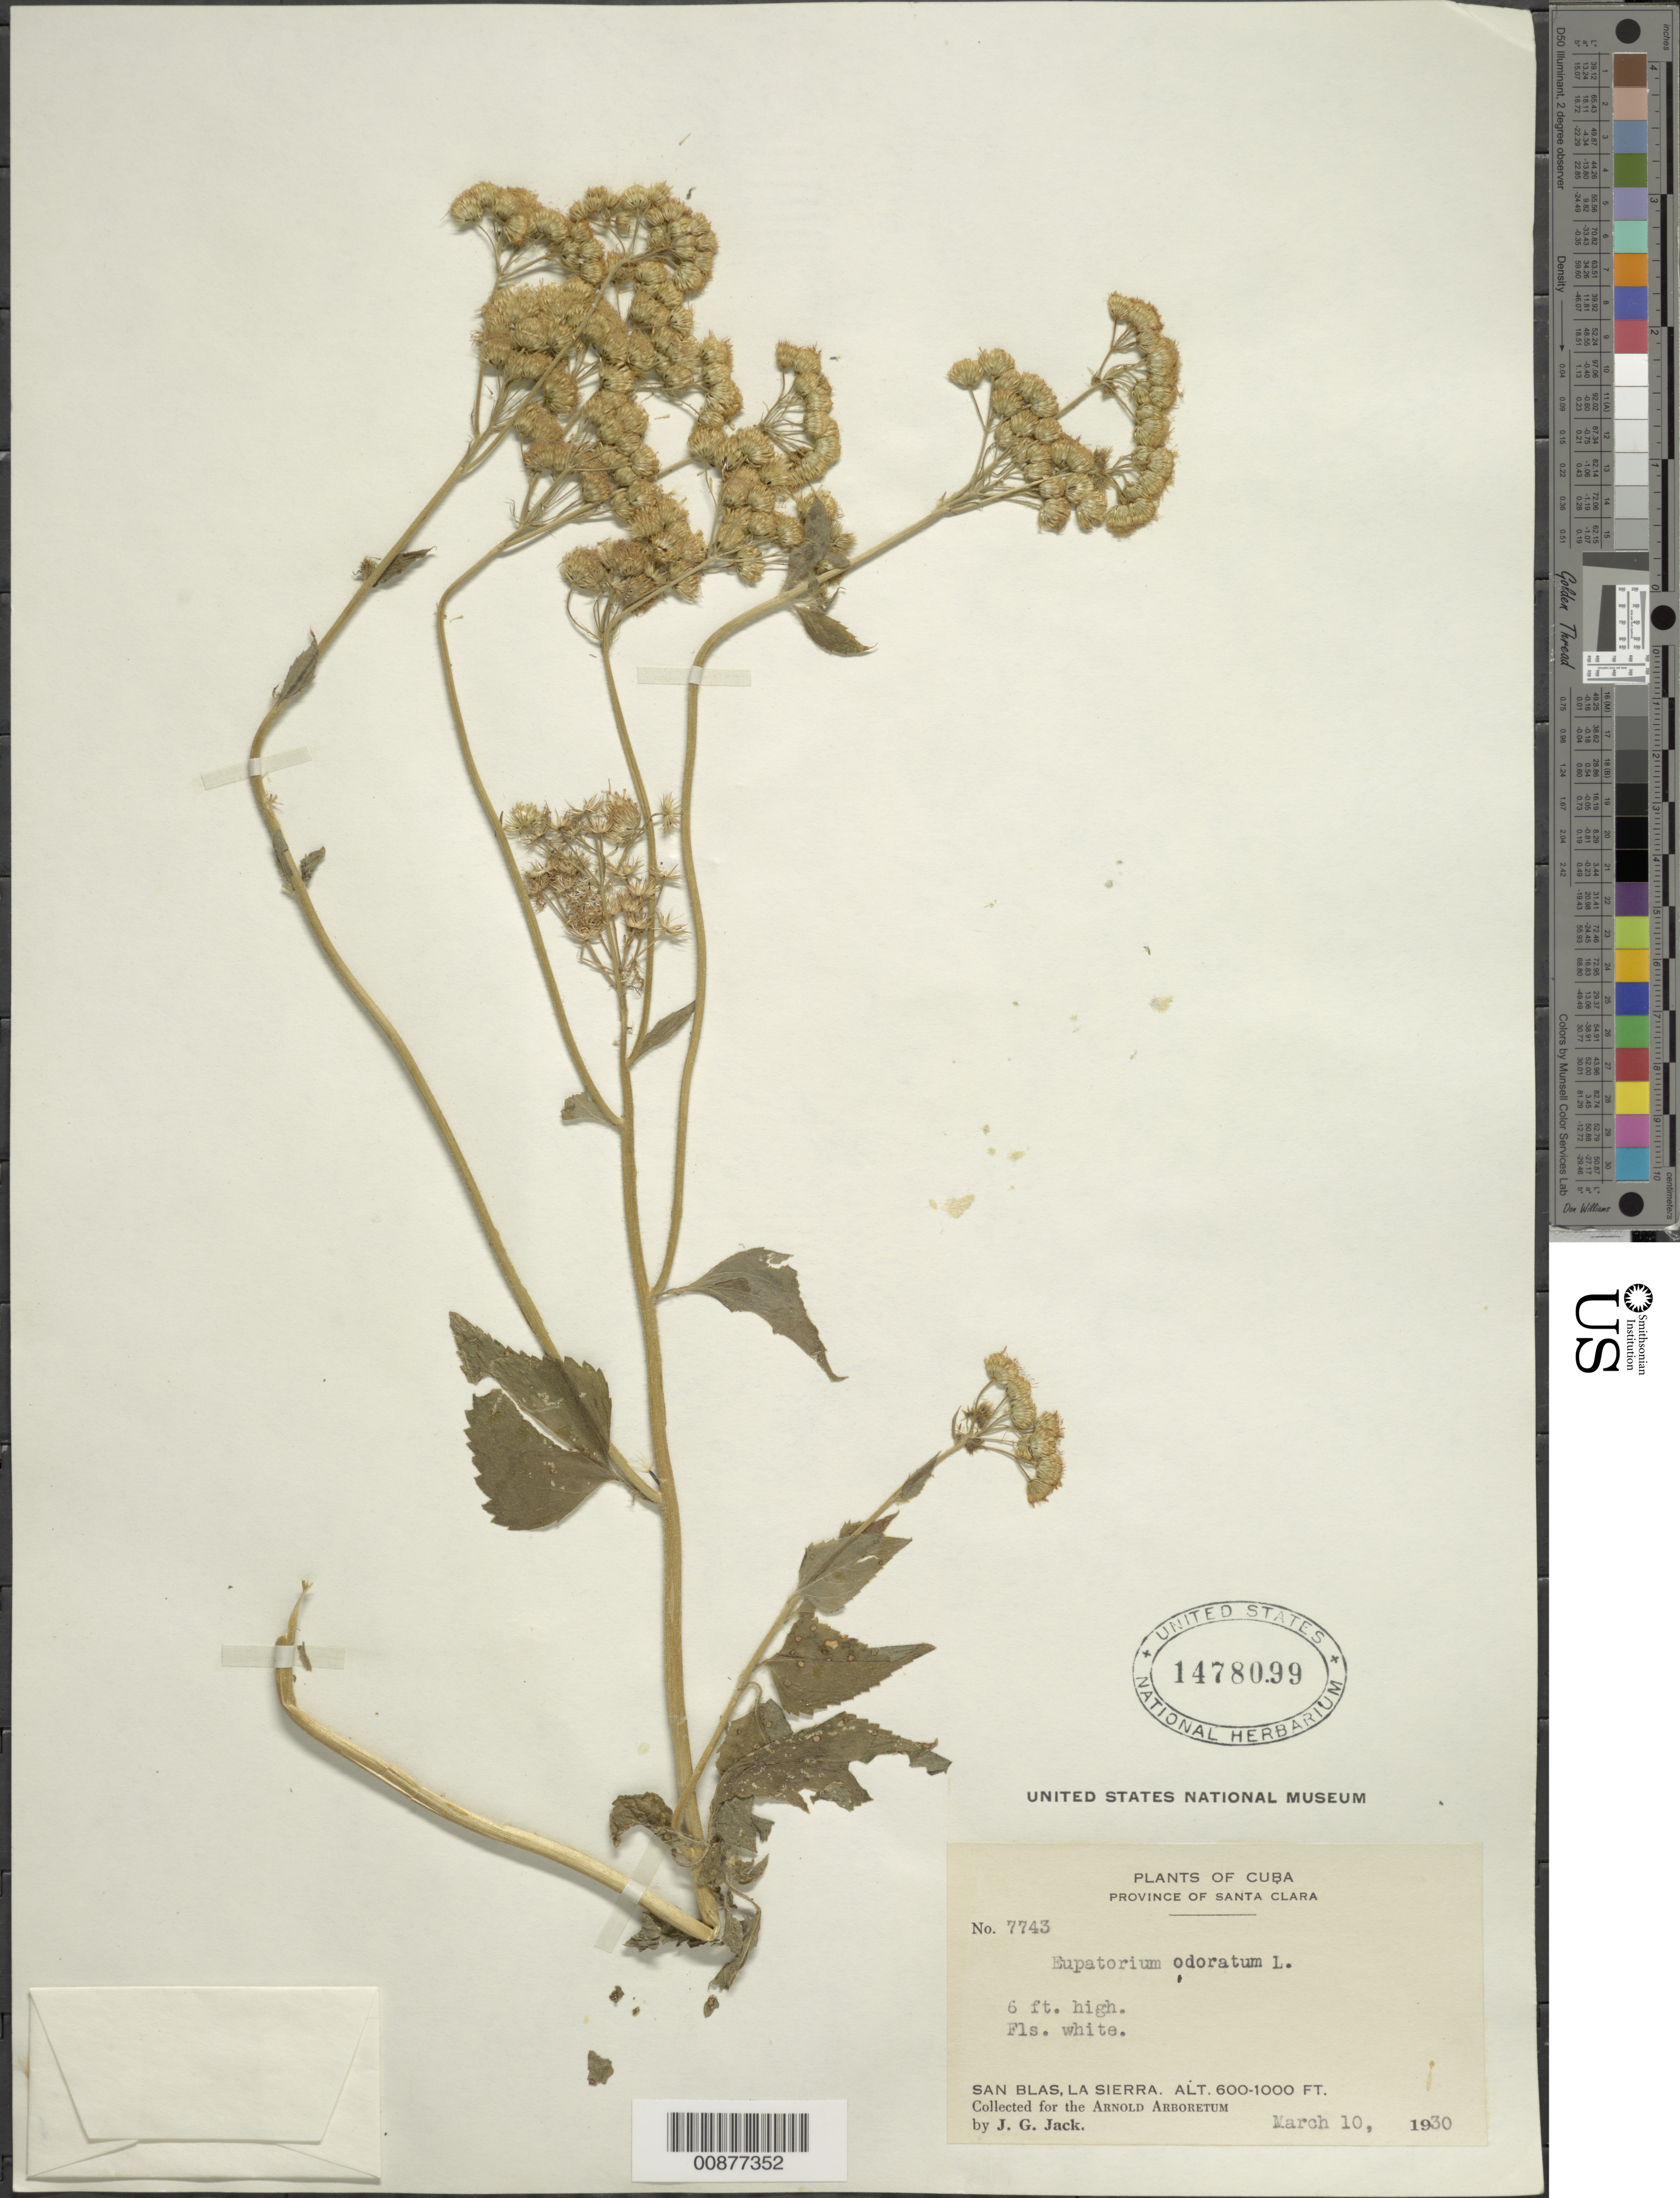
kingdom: Plantae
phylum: Tracheophyta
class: Magnoliopsida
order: Asterales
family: Asteraceae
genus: Chromolaena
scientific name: Chromolaena odorata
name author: (L.) R.M. King & H. Rob.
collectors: J. G. Jack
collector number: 7743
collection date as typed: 10 Mar 1930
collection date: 1930-03-10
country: Cuba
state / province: Las Villas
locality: San Blas, La Sierra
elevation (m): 183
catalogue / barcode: US 1478099